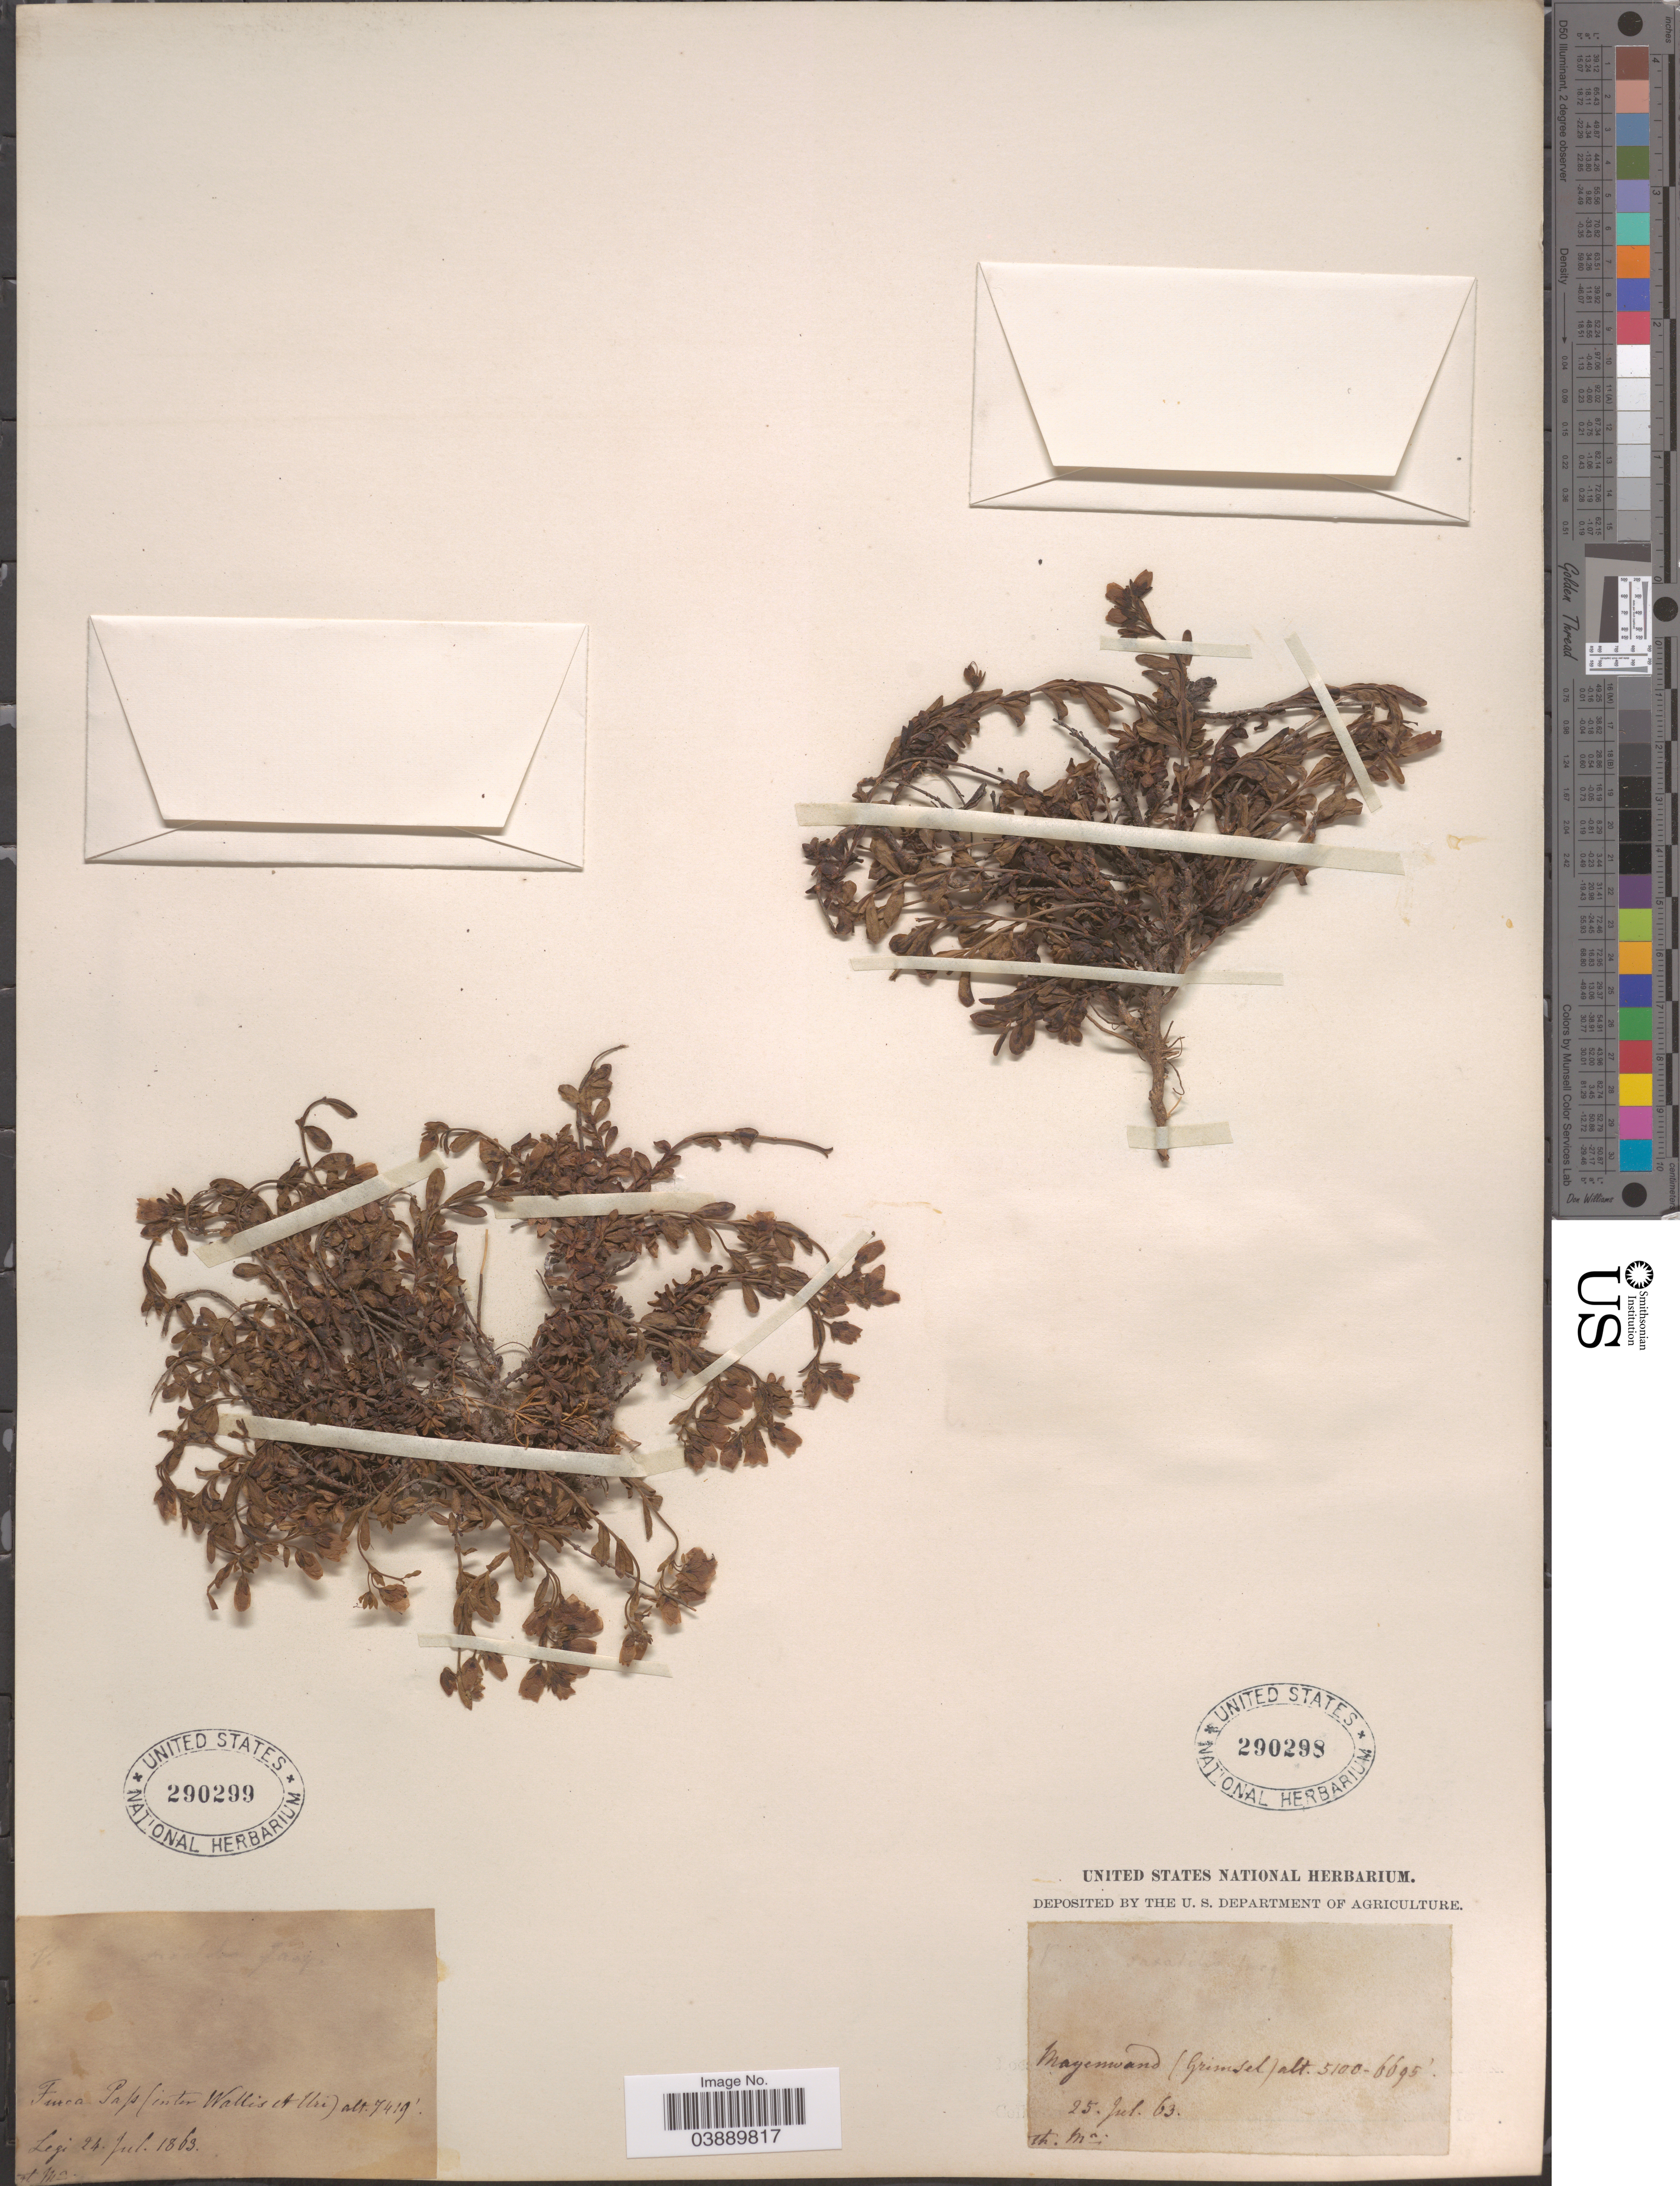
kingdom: Plantae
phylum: Tracheophyta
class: Magnoliopsida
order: Lamiales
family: Plantaginaceae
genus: Veronica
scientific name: Veronica fruticans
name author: Jacq.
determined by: Albach, Dirk C.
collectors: T. Ma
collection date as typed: Transcribed d/m/y: 25/7/63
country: Switzerland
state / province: Valais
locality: Mayennand (Grimsel).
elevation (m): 1554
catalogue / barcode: US 290298-2